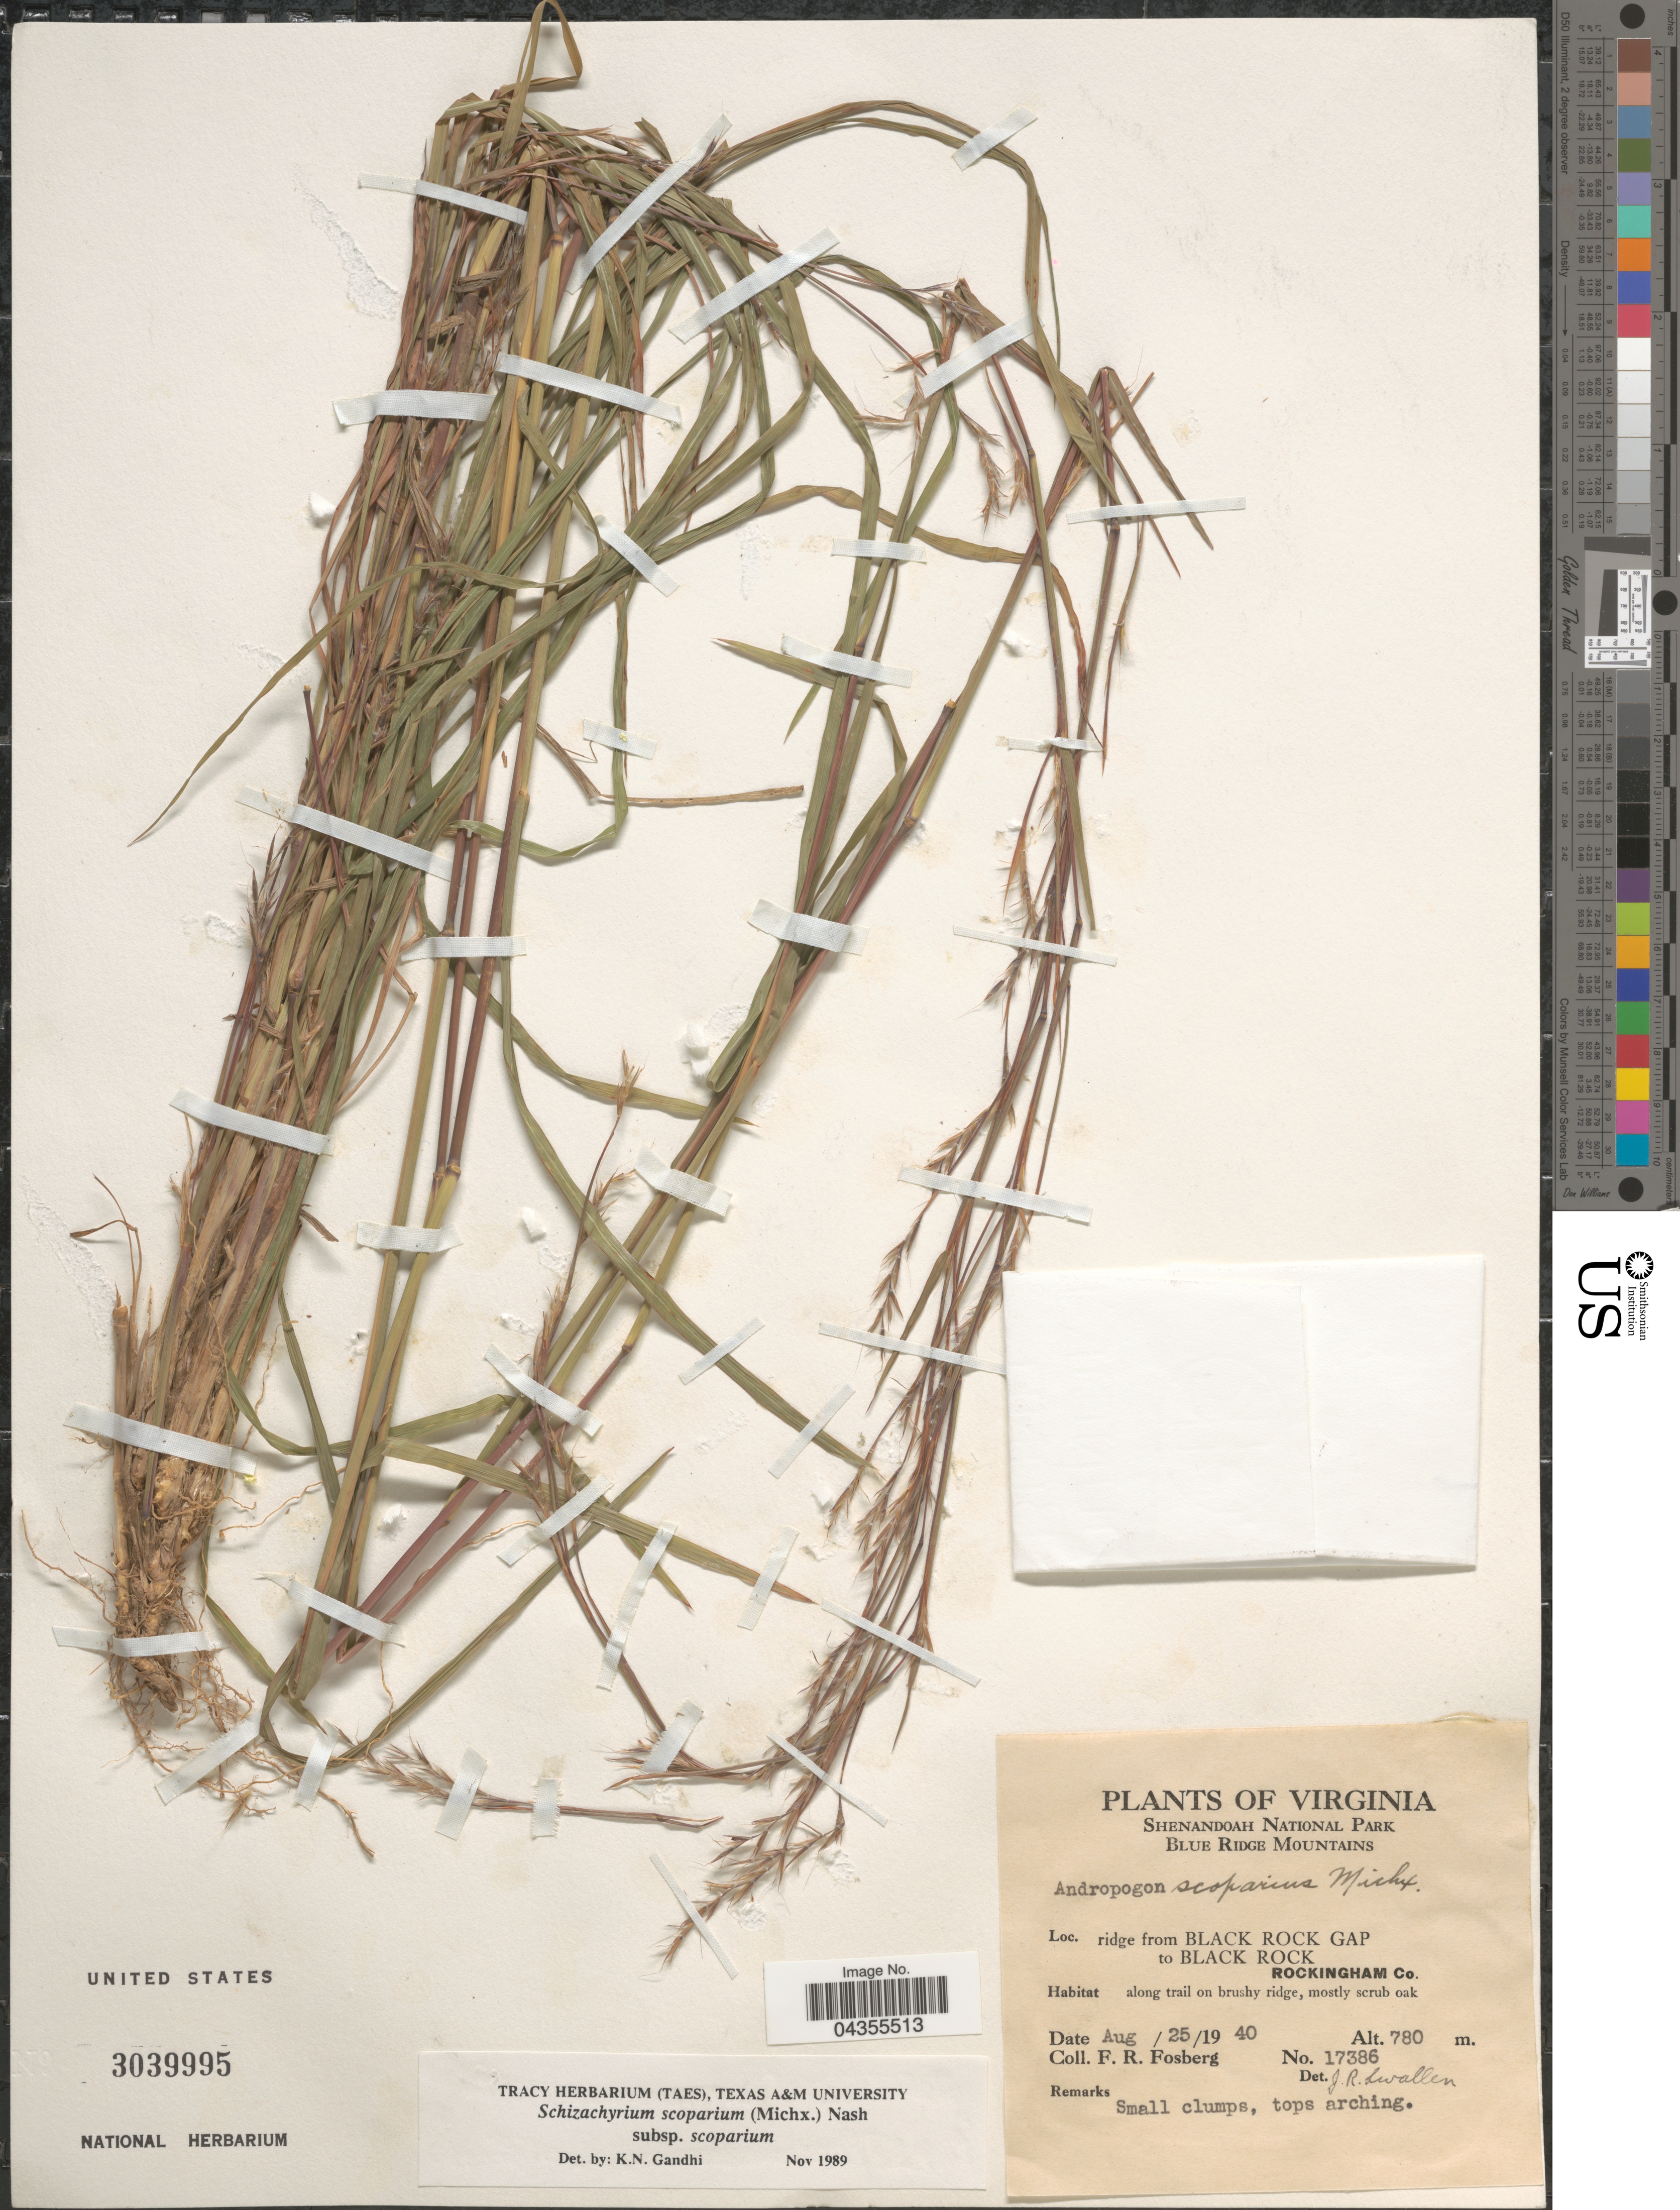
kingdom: Plantae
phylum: Tracheophyta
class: Liliopsida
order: Poales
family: Poaceae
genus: Schizachyrium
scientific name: Schizachyrium scoparium var. scoparium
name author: (Michx.) Nash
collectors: F. R. Fosberg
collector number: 17386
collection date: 1940-08-25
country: United States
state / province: Virginia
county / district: Rockingham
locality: Shenandoah National Park. Blue Ridge Mountains. Ridge from Black Rock Gap to Black Rock. Rockingham Co.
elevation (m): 780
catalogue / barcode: US 3039995